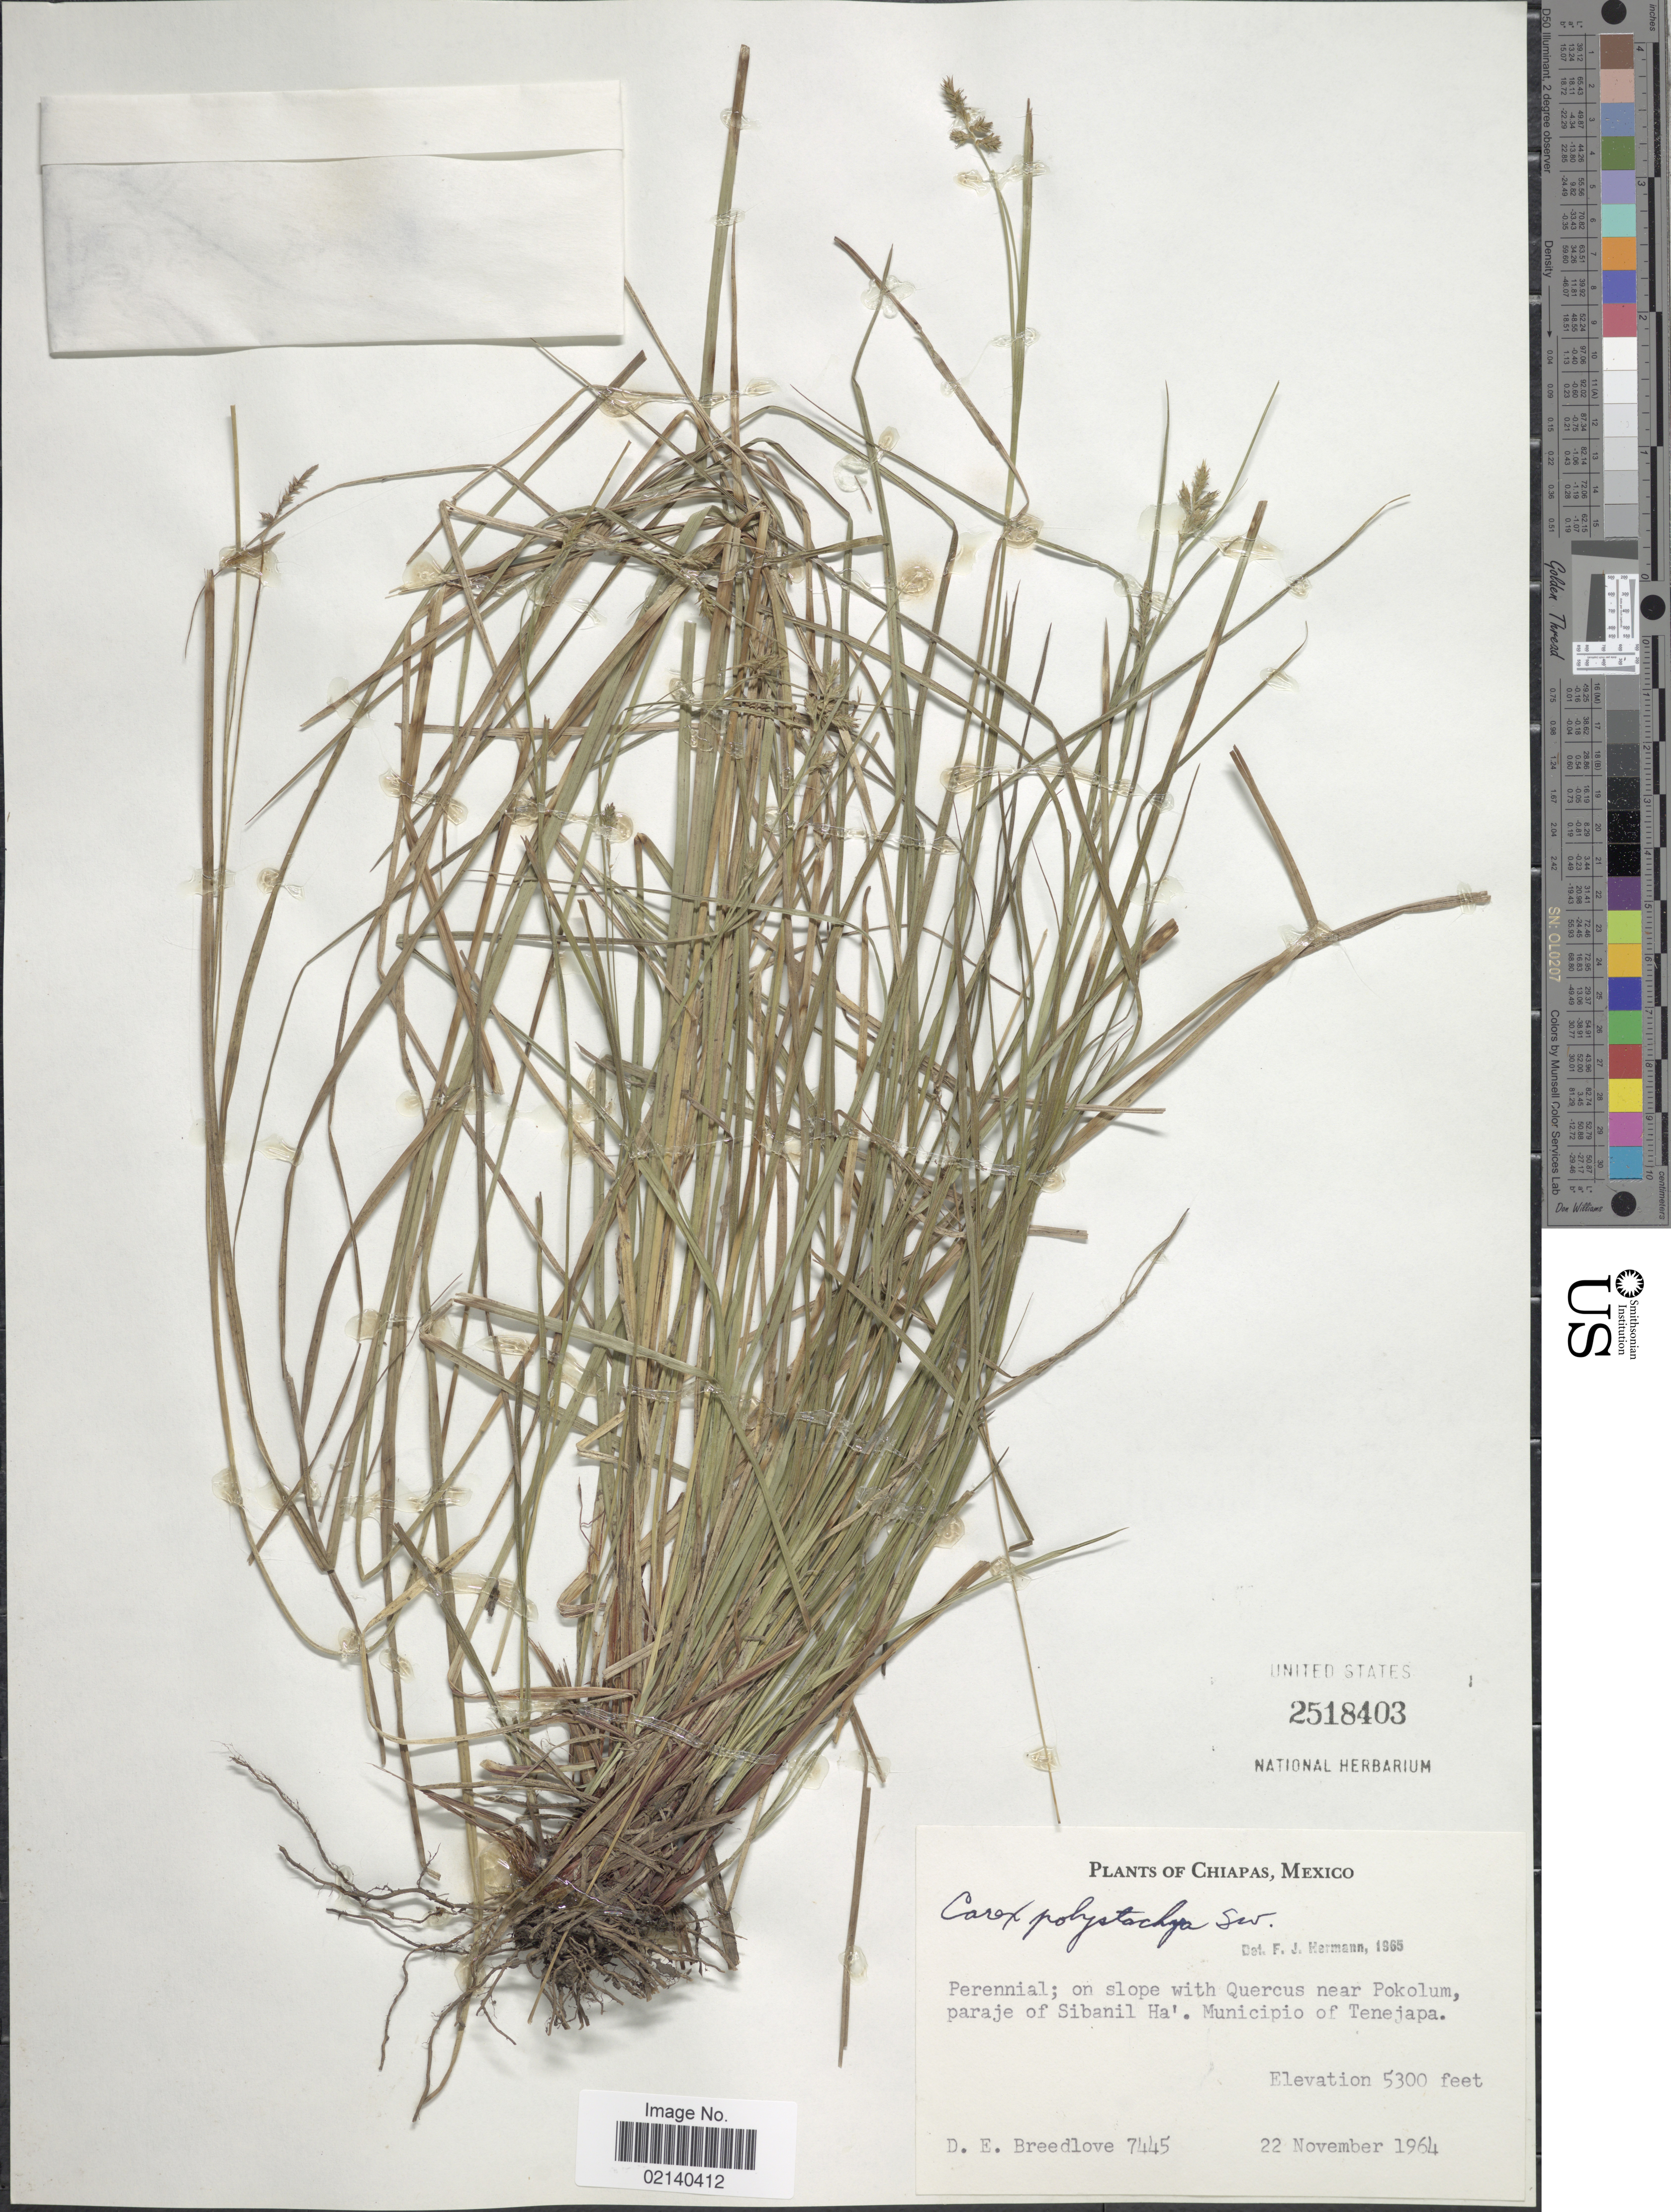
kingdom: Plantae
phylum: Tracheophyta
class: Liliopsida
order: Poales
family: Cyperaceae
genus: Carex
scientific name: Carex polystachya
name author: Sw. ex Wahlenb.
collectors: D. E. Breedlove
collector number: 7445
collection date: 1964-11-22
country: Mexico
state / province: Chiapas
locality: On slope near Pokolum, paraje of Sibanil Ha', Municipio of Tenejapa.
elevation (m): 1615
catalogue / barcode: US 2518403